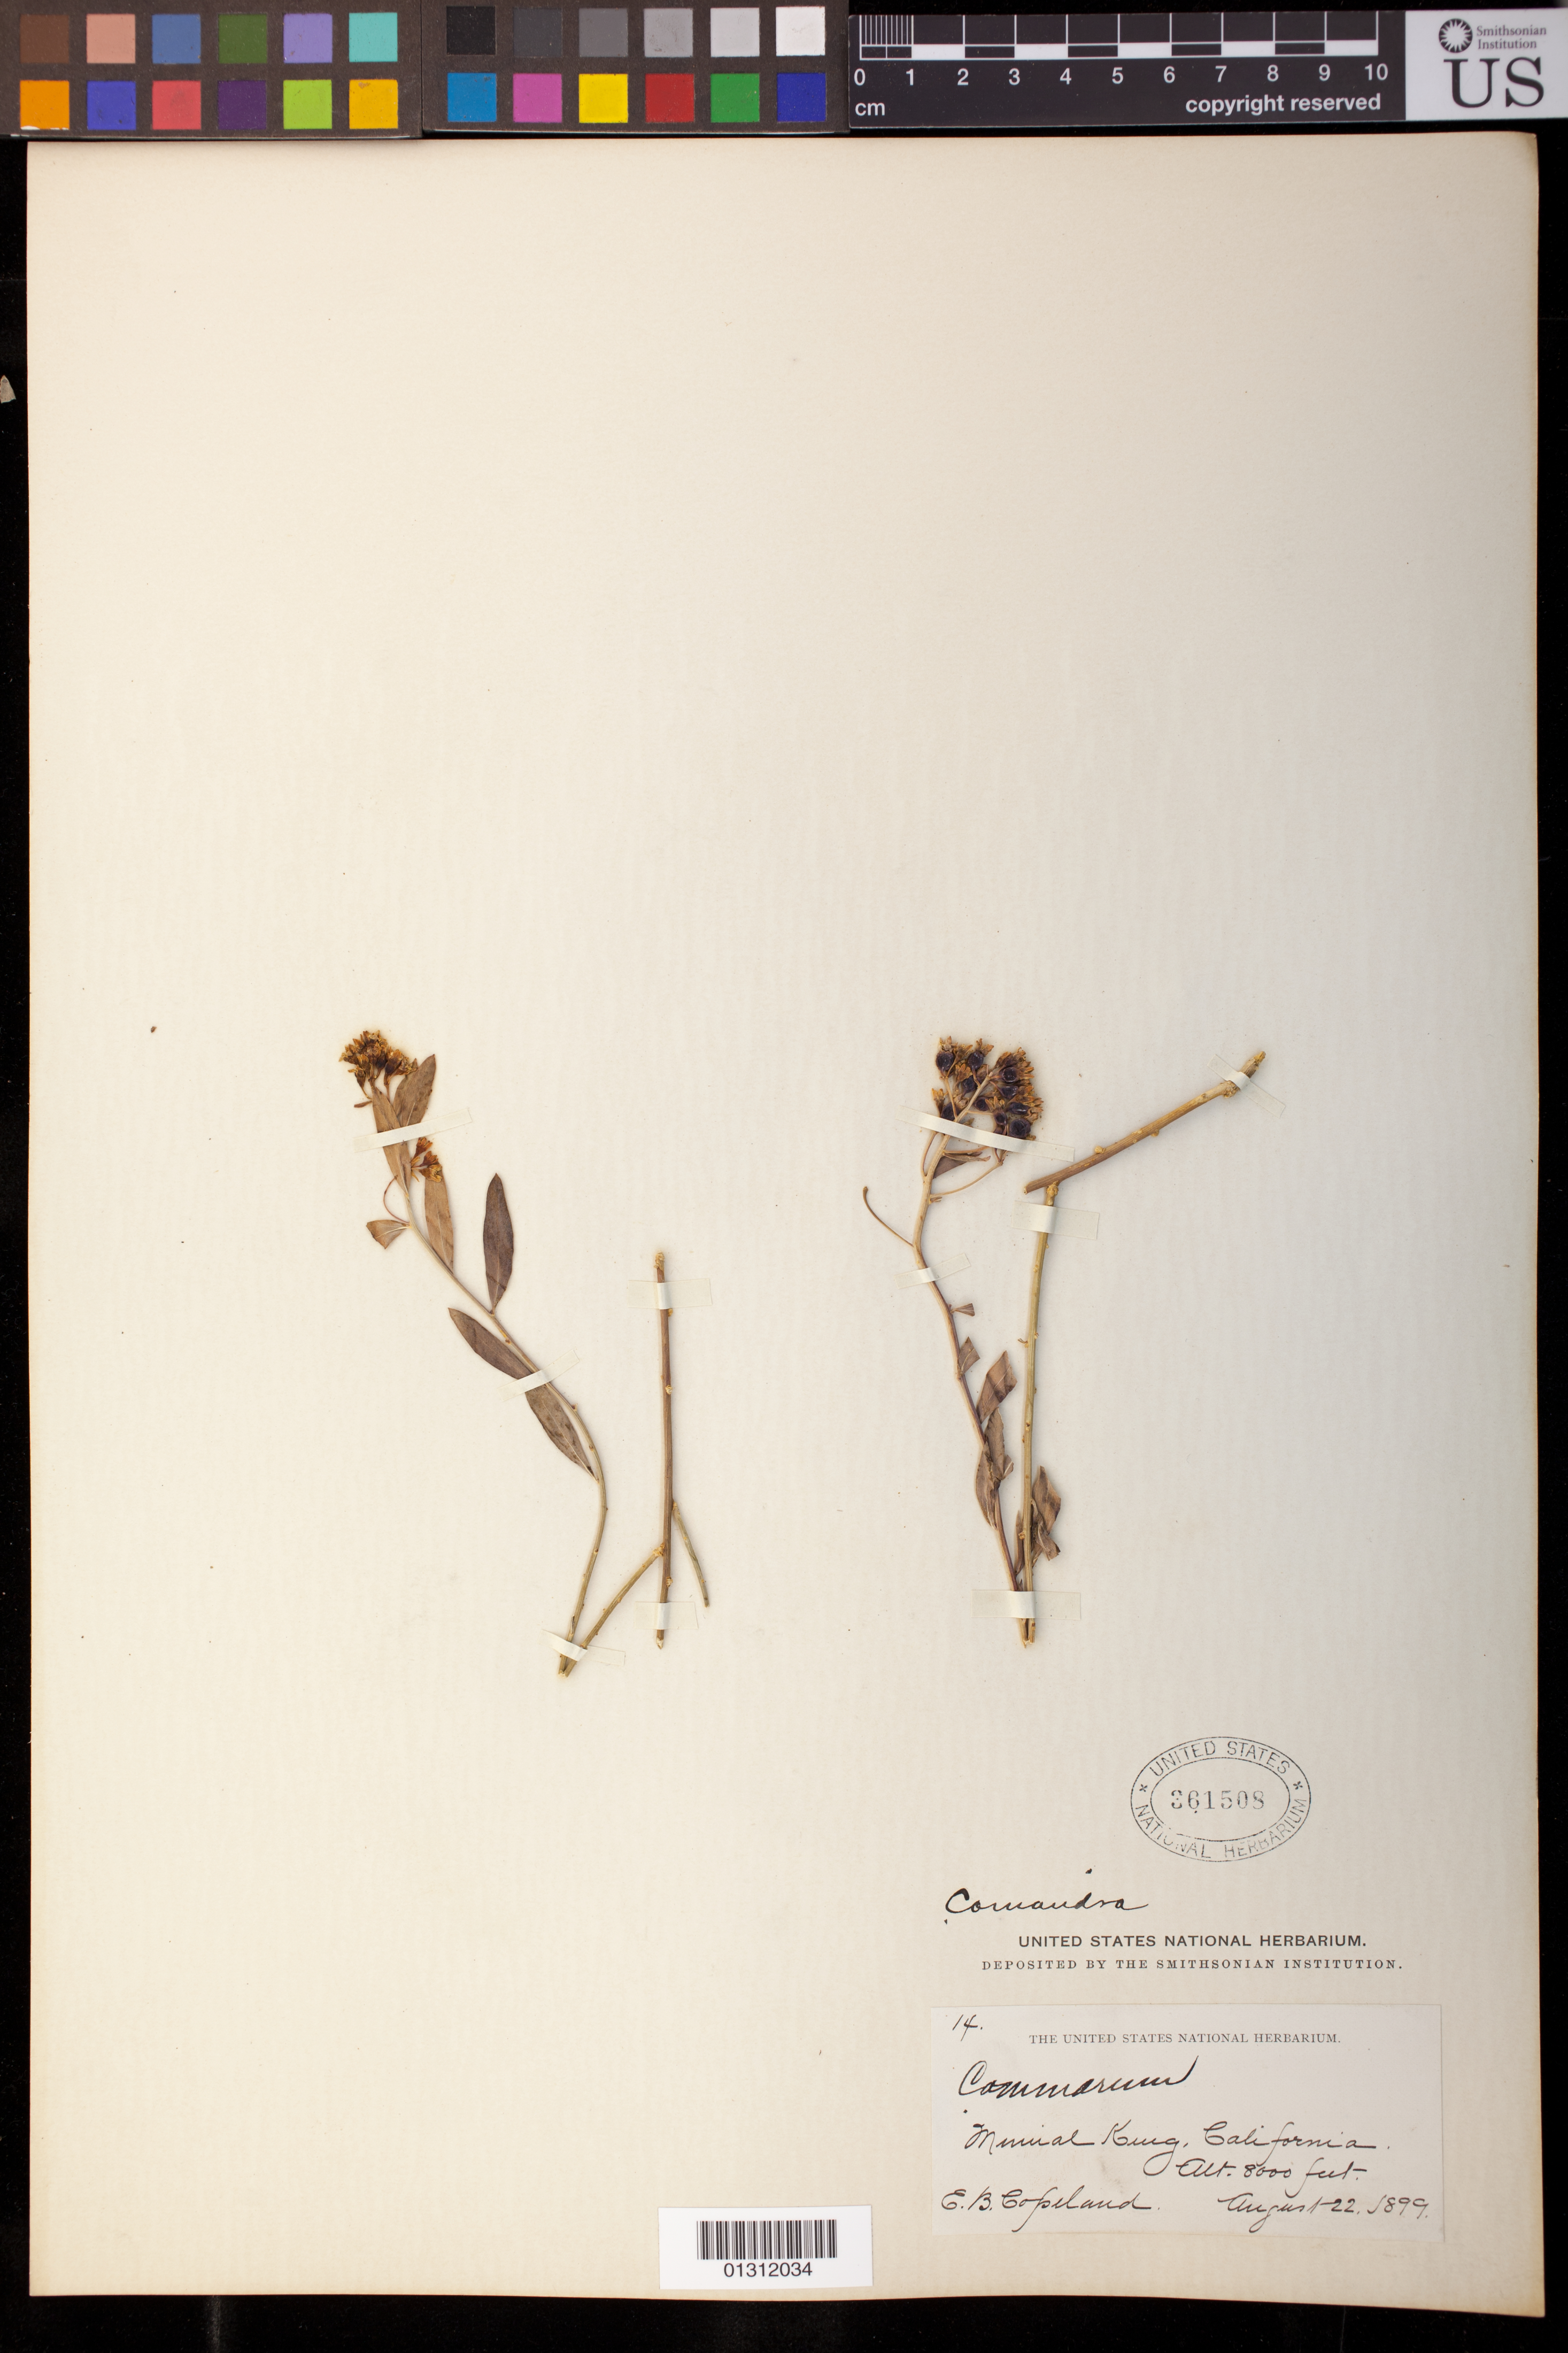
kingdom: Plantae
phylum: Tracheophyta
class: Magnoliopsida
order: Santalales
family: Comandraceae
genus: Comandra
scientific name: Comandra pallida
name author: A. DC.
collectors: E. B. Copeland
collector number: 14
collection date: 1899-08-22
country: United States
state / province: California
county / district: Tulare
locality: Mineral King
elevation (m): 2438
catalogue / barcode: US 361508